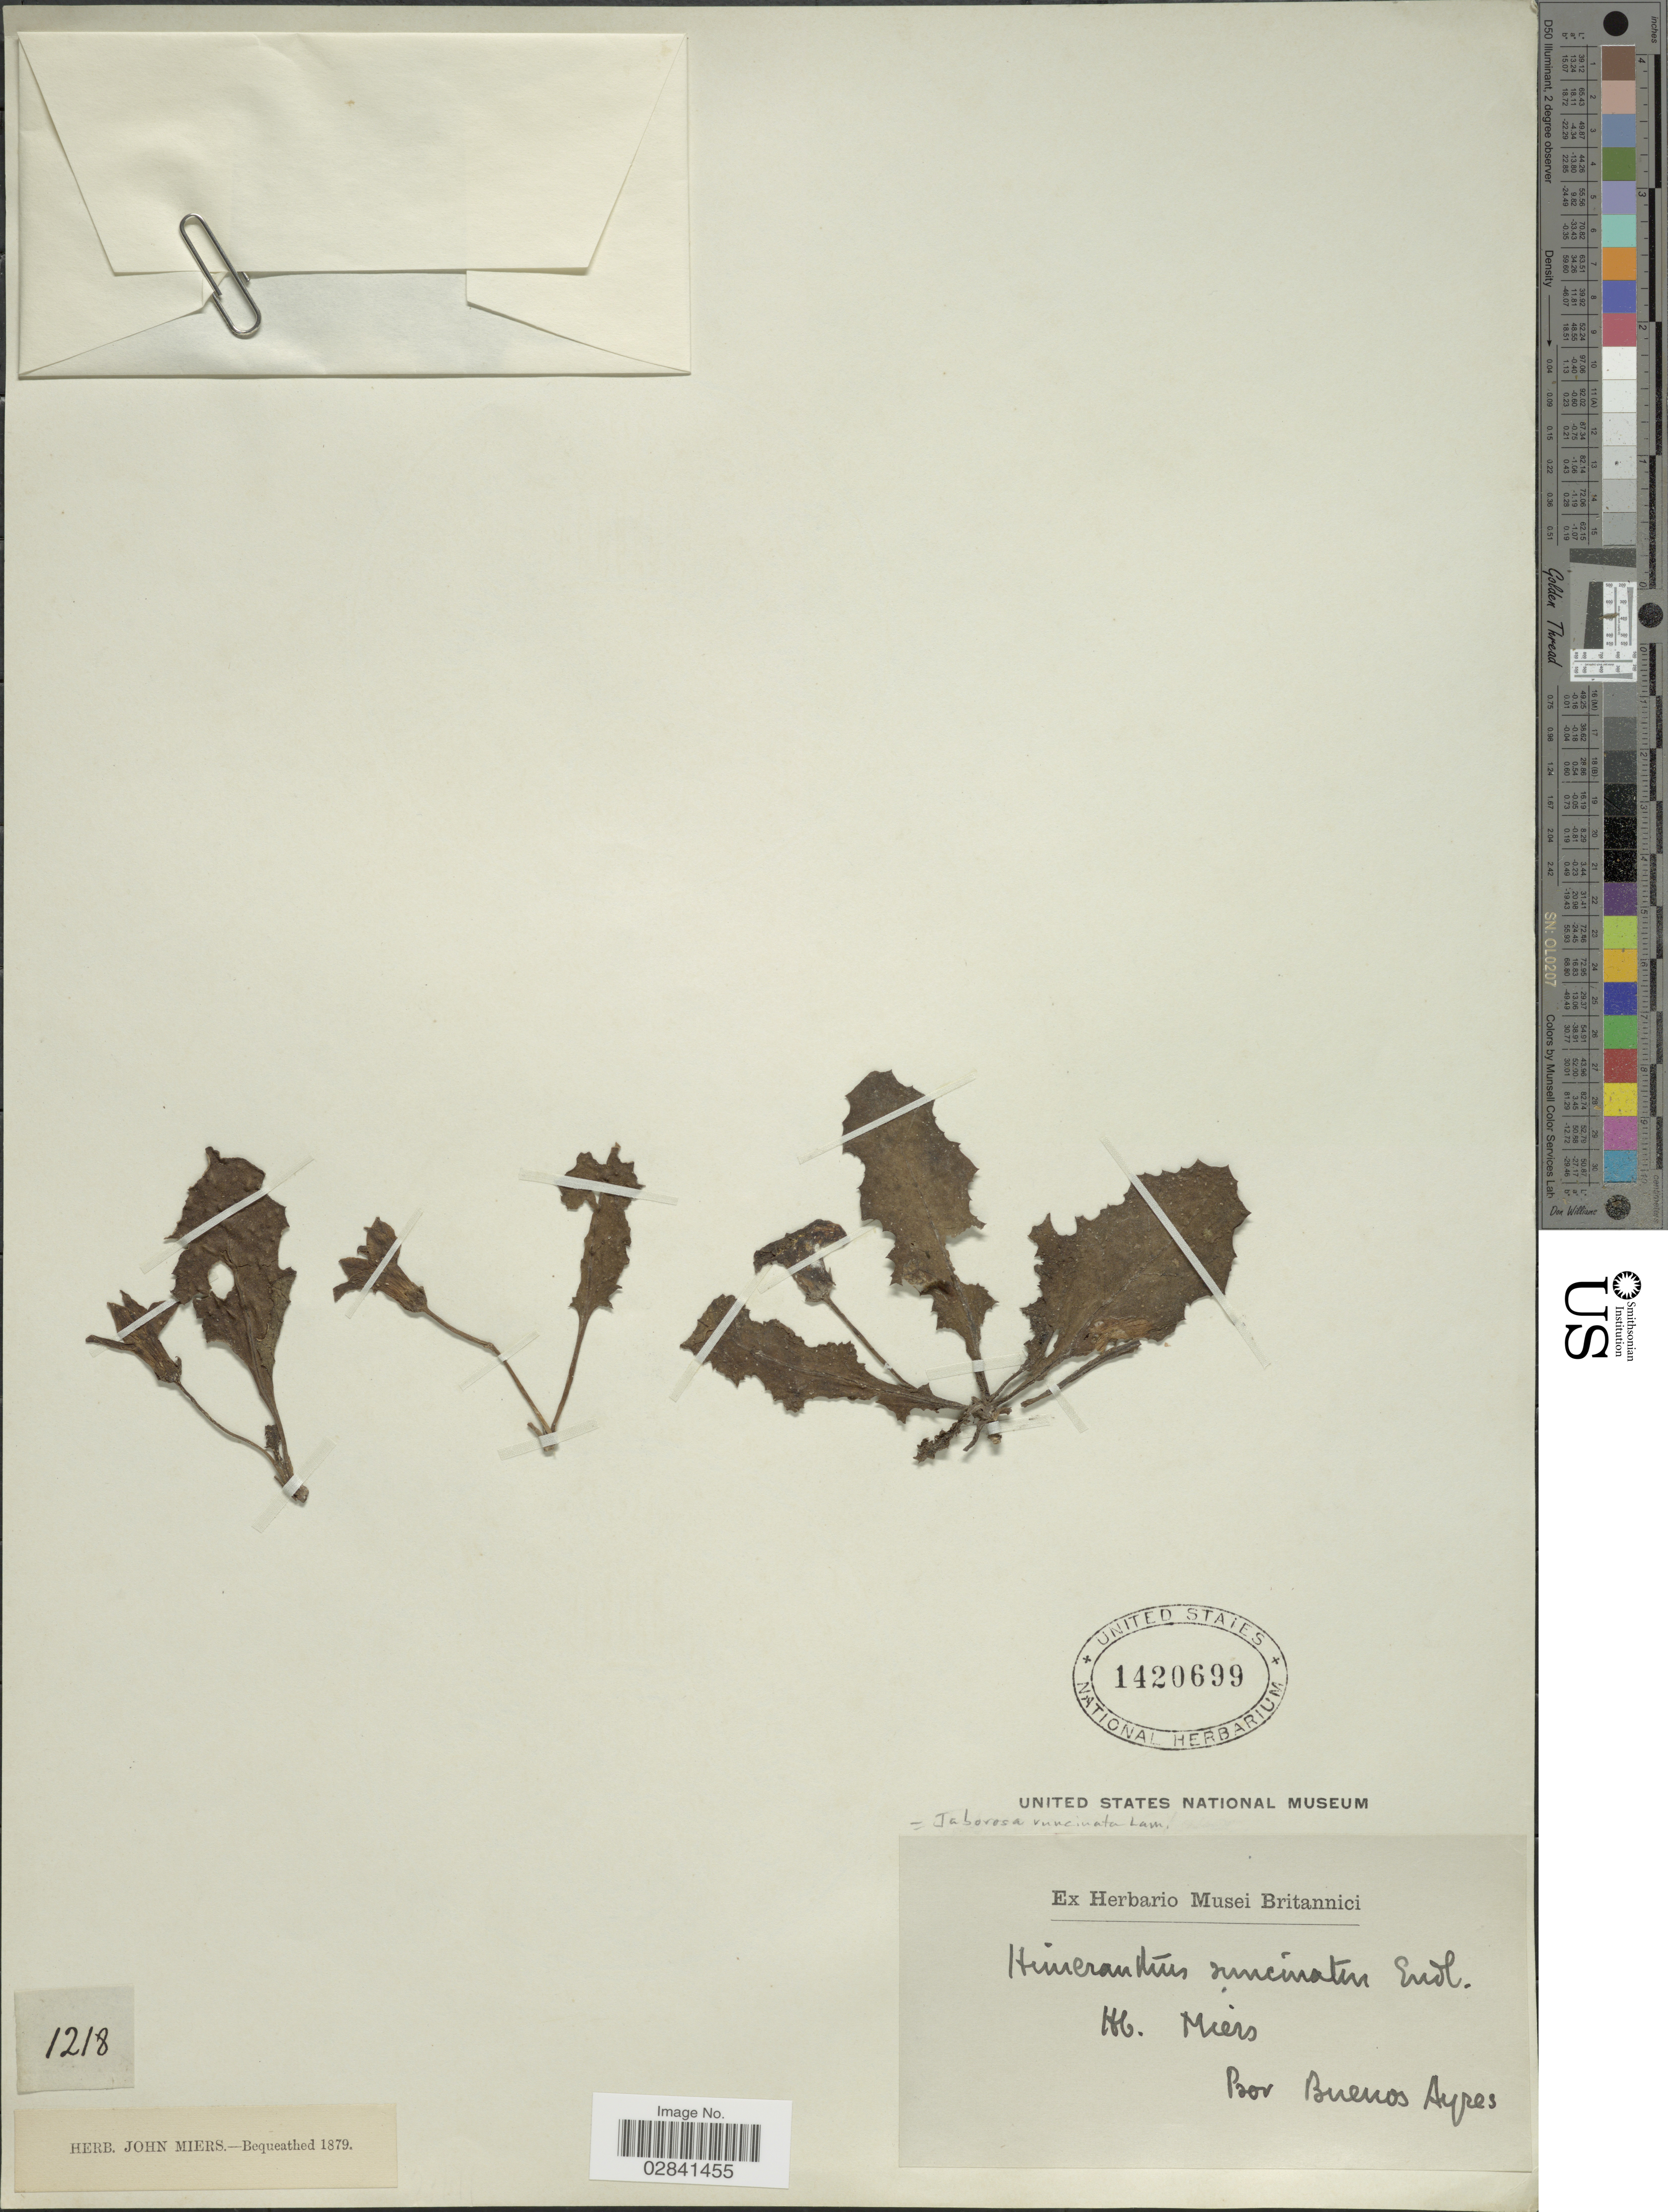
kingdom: Plantae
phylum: Tracheophyta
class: Magnoliopsida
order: Solanales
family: Solanaceae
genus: Jaborosa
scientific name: Jaborosa runcinata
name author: Lam.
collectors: ex herb. John Miers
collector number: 1218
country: Argentina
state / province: Buenos Aires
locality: Miers.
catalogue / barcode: US 1420699